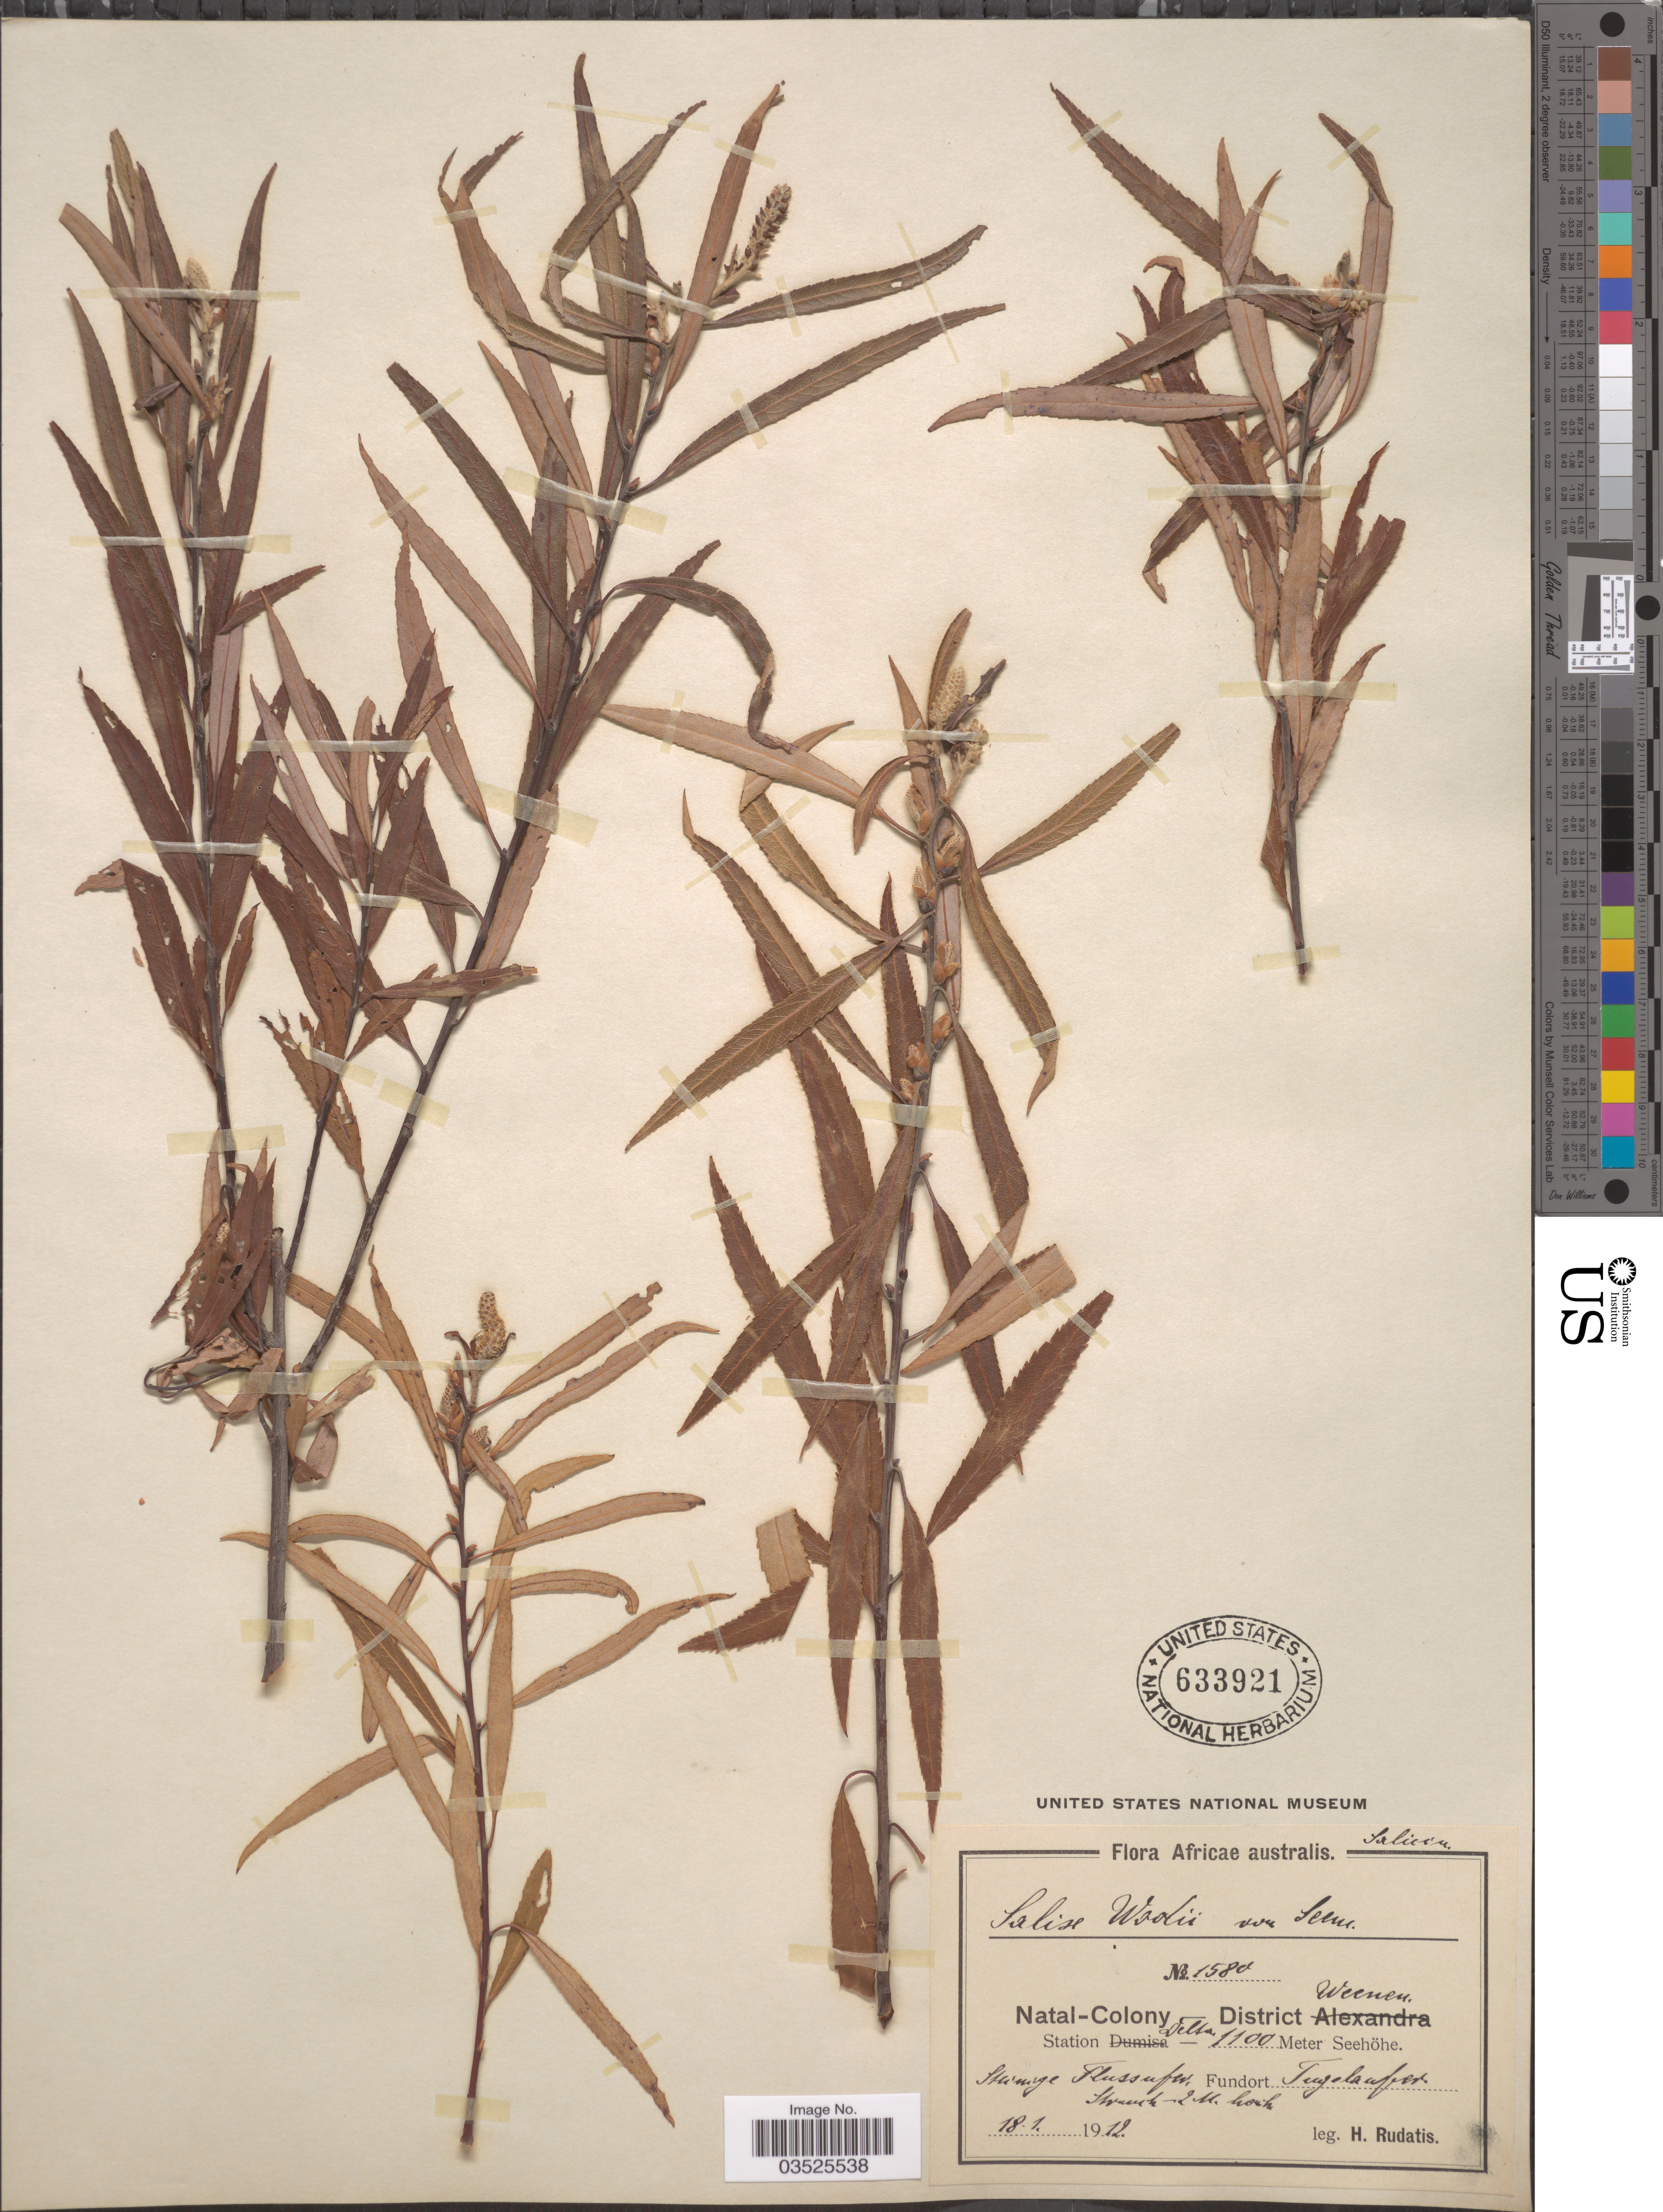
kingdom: Plantae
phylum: Tracheophyta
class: Magnoliopsida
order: Malpighiales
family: Salicaceae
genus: Salix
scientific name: Salix woodii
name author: Seemen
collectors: H. Rudatis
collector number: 1580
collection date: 1912-01-18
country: South Africa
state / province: KwaZulu-Natal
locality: Natal-Colony. District Weenen. Station Delta. Steinige Flussufer. Fundort Tugelaufer.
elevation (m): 1100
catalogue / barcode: US 633921